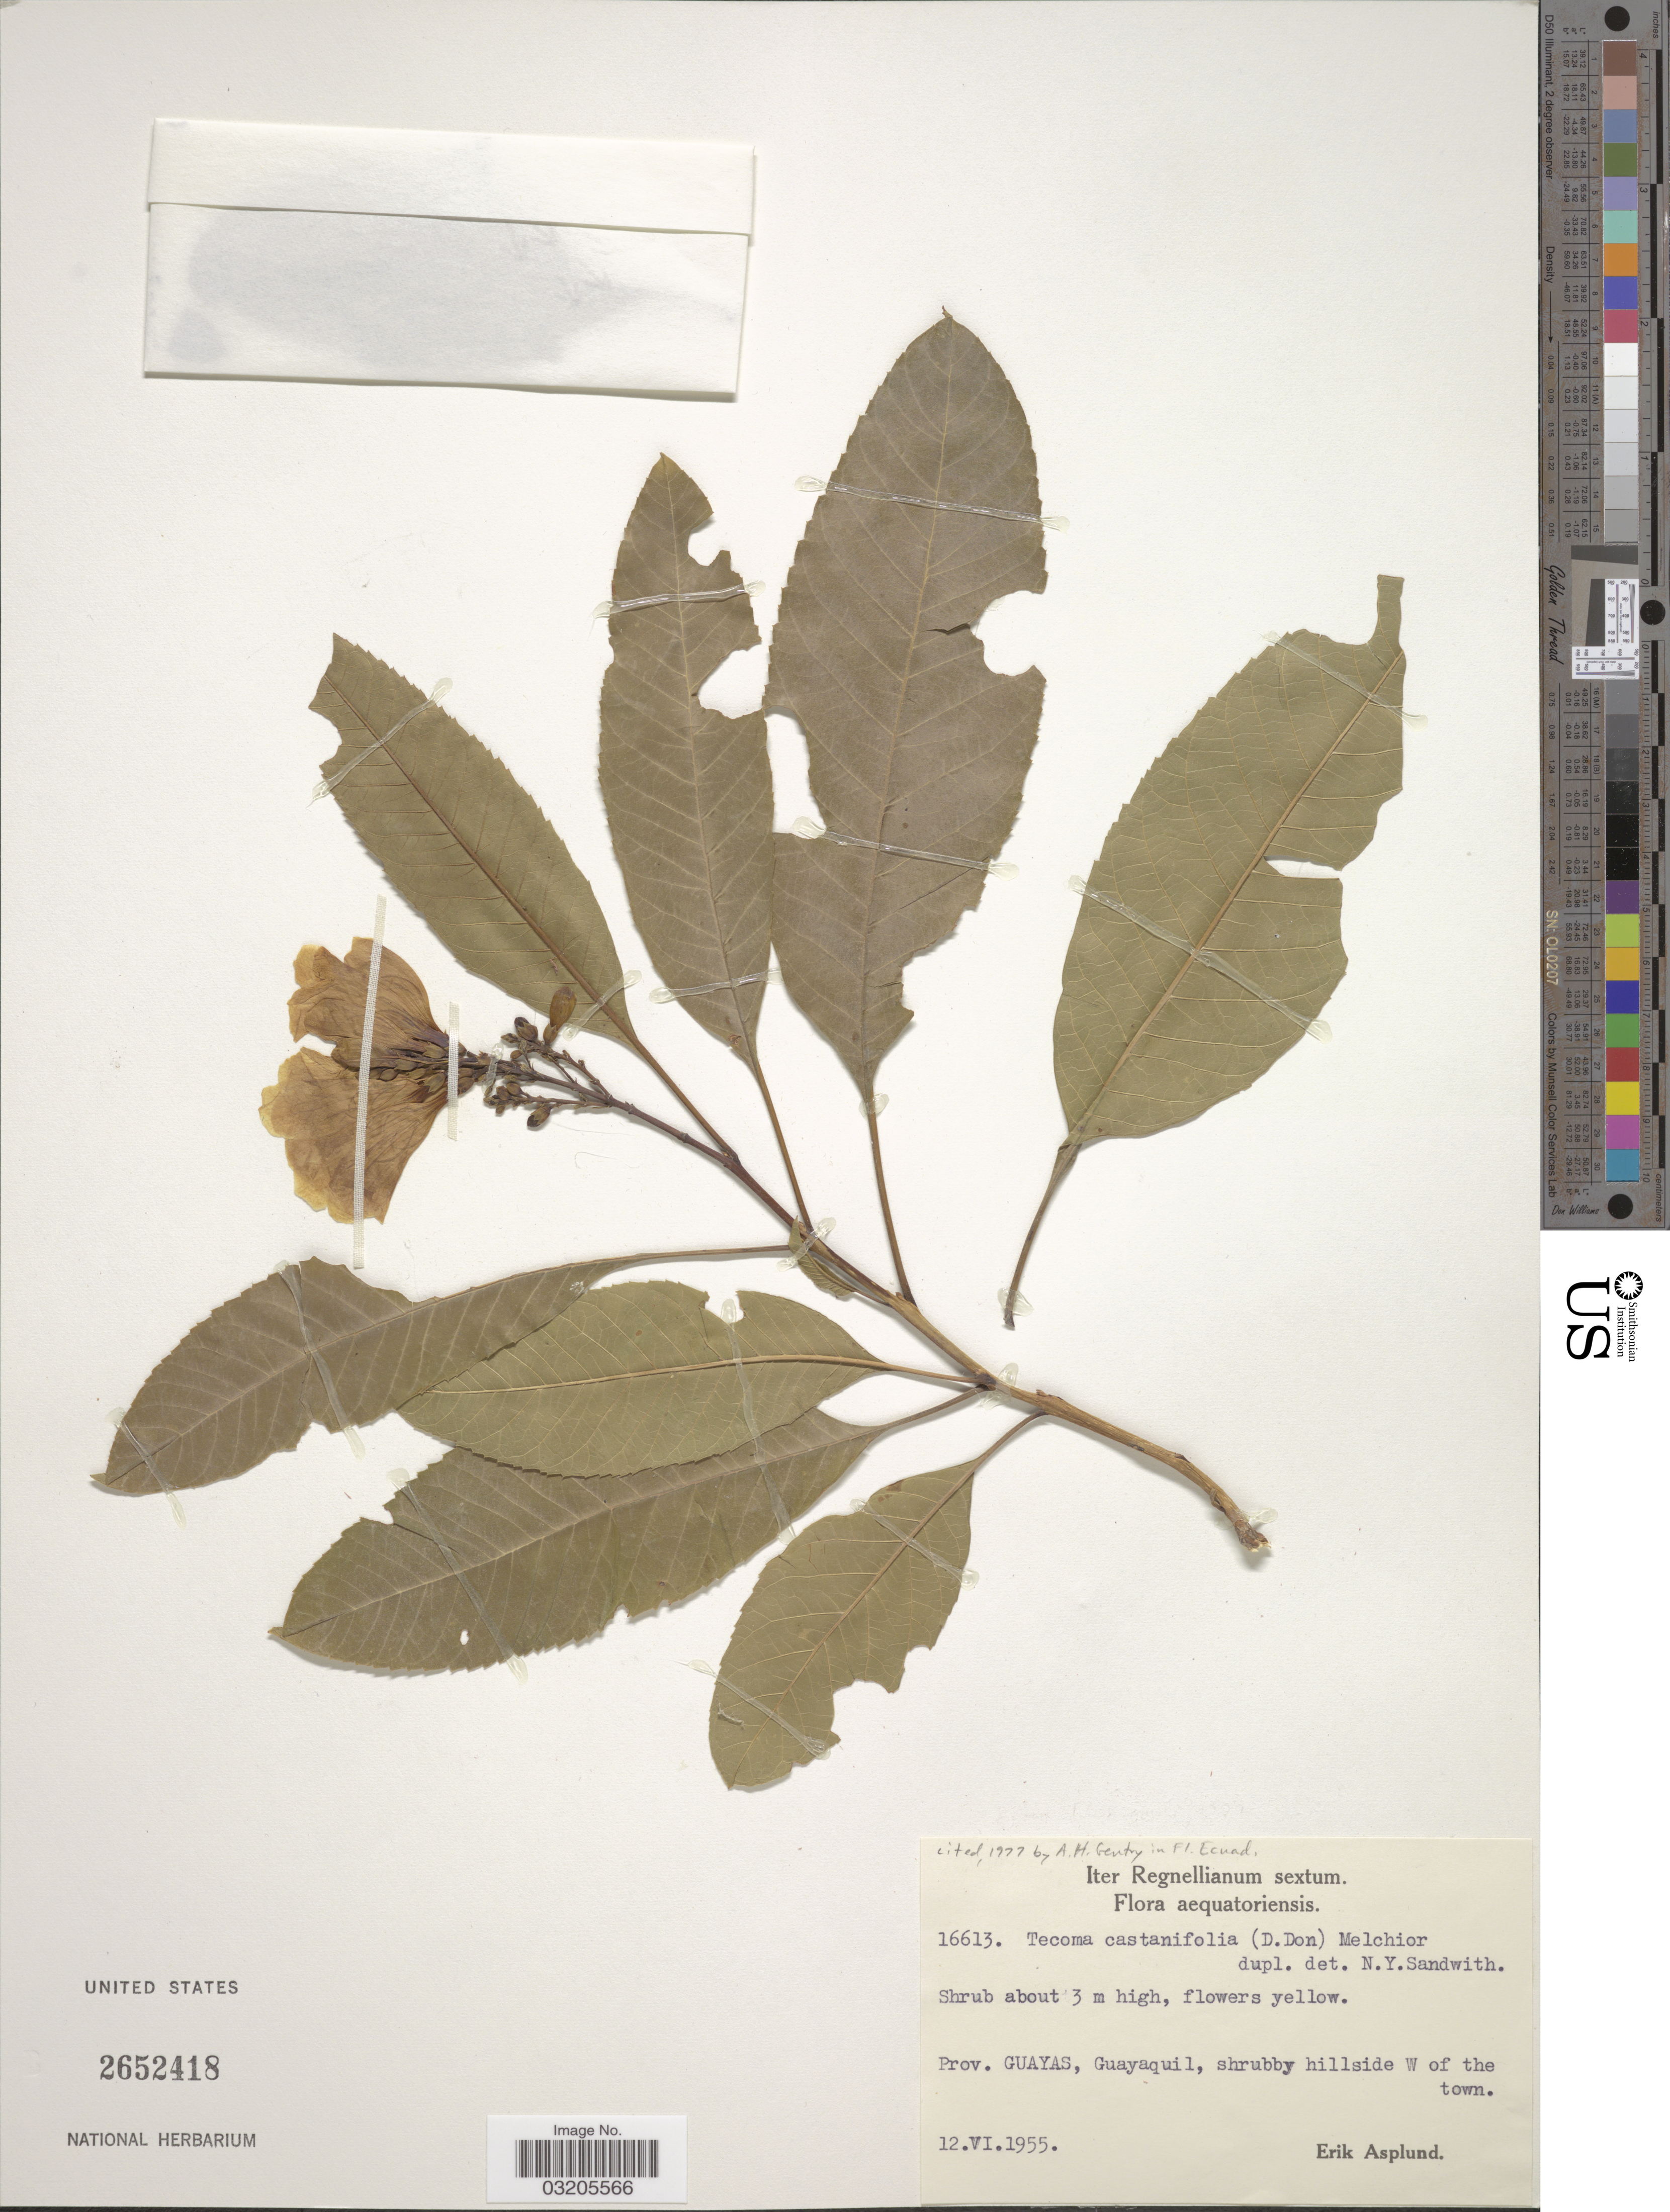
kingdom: Plantae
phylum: Tracheophyta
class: Magnoliopsida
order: Lamiales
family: Bignoniaceae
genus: Tecoma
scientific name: Tecoma castanifolia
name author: (D. Don) Melch.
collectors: E. Asplund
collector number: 16613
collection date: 1955-06-12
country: Ecuador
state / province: Guayas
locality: Guayaquil, shrubby hillside W of the town.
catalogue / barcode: US 2652418